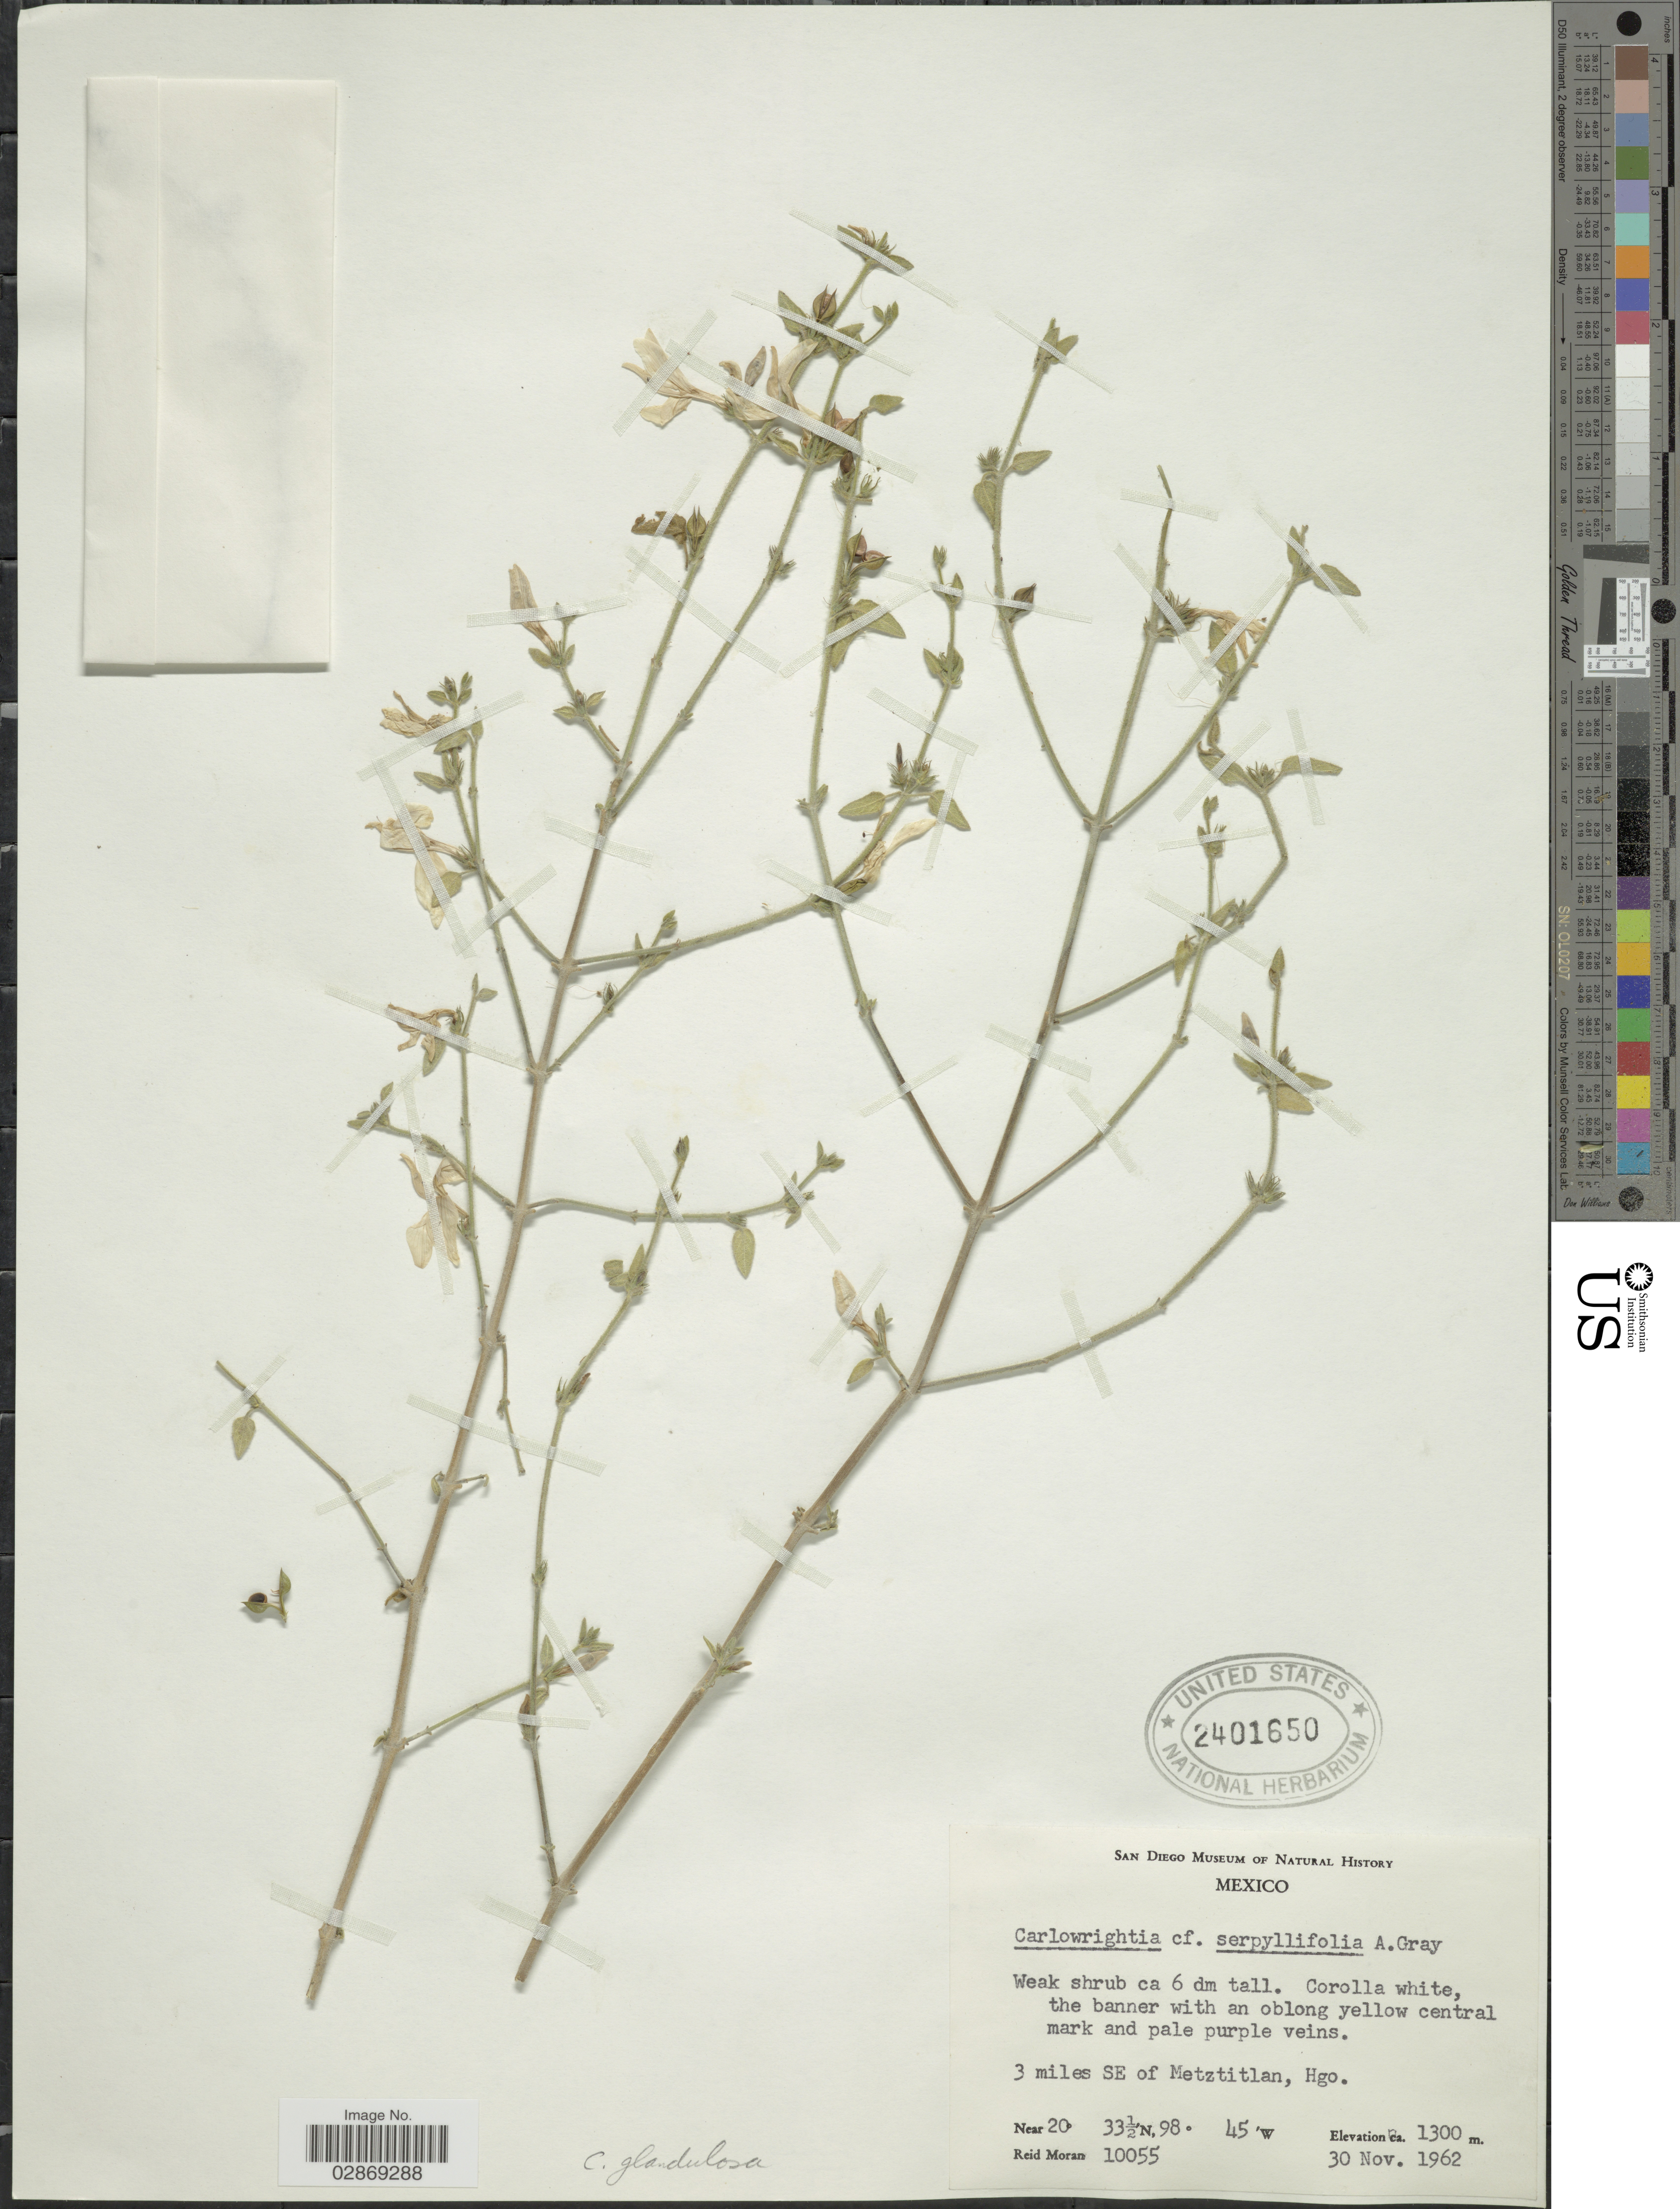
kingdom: Plantae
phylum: Tracheophyta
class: Magnoliopsida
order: Lamiales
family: Acanthaceae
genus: Carlowrightia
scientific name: Carlowrightia neesiana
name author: (Schauer ex Nees) T.F. Daniel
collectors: R. V. Moran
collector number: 10055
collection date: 1962-11-30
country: Mexico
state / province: Hidalgo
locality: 3 miles SE of Metztitlan, Hgo.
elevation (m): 1300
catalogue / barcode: US 2401650